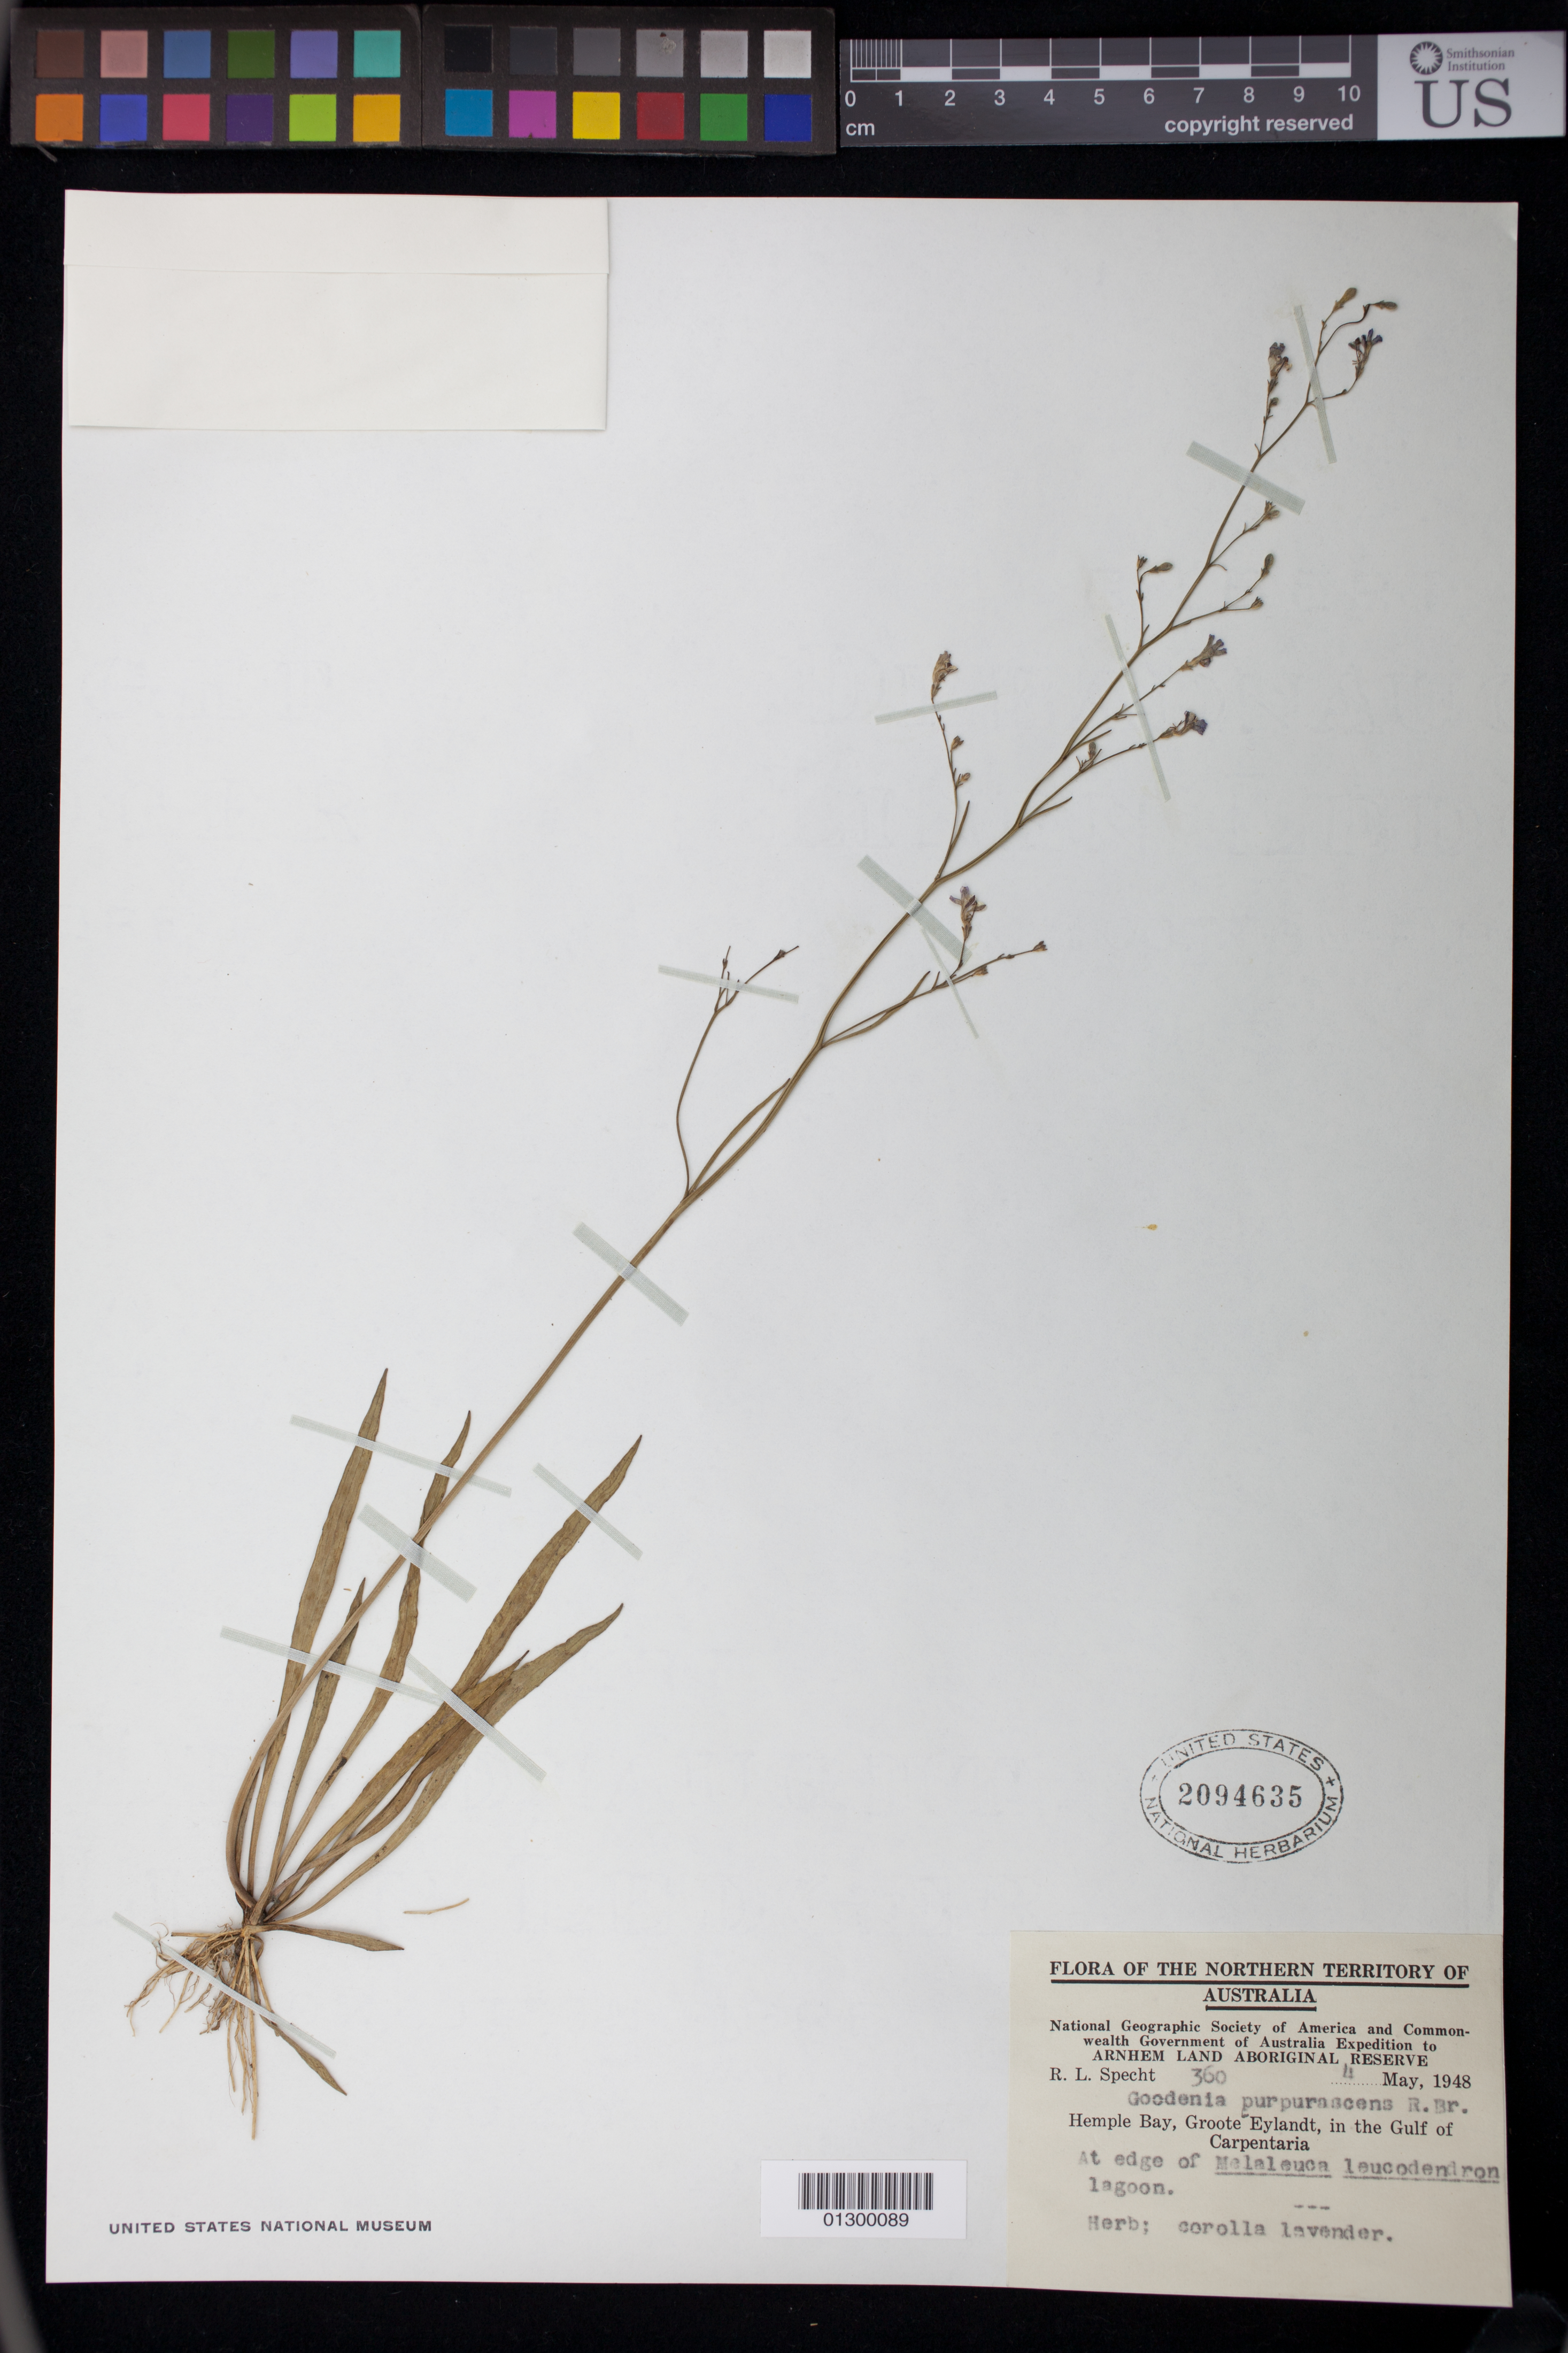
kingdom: Plantae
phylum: Tracheophyta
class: Magnoliopsida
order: Asterales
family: Goodeniaceae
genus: Goodenia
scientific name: Goodenia purpurascens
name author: R. Br.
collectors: R. L. Specht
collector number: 360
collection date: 1948-05-04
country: Australia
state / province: Northern Territory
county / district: East Arnhem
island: Groote Eylandt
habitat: At edge of Melaleuca leucodendron lagoon.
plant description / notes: Herb; corolla lavender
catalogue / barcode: US 2094635